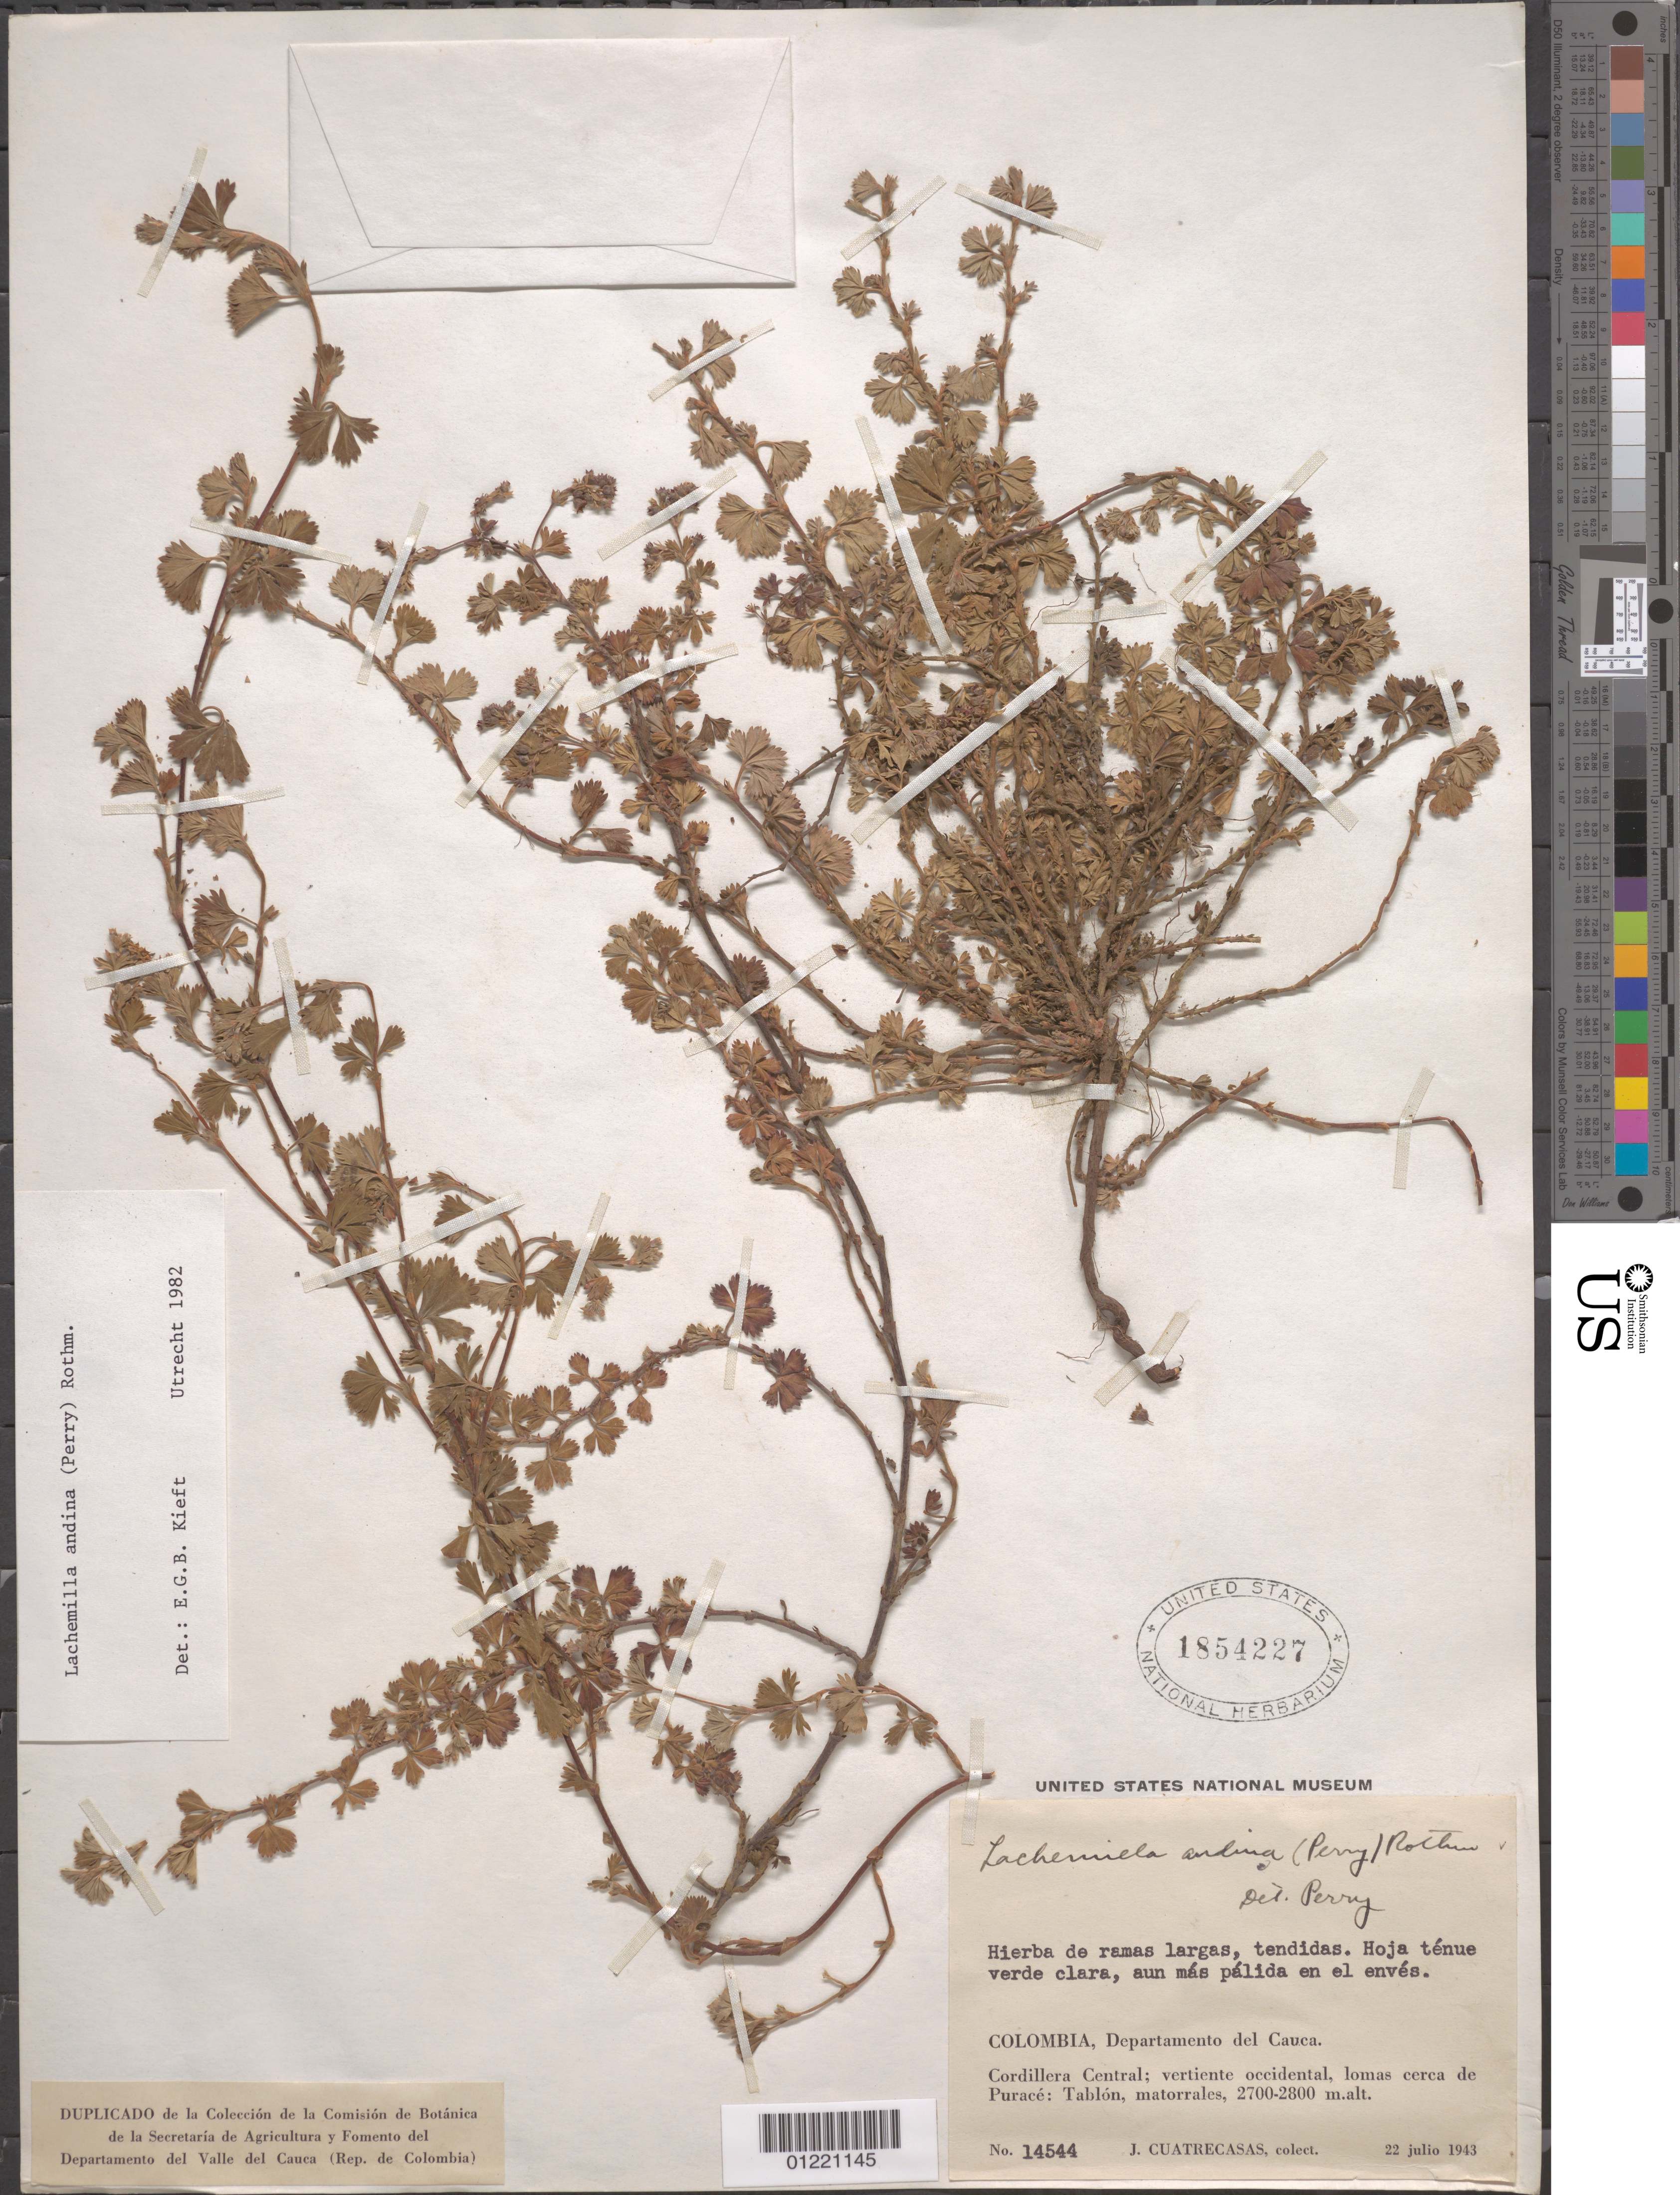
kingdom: Plantae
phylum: Tracheophyta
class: Magnoliopsida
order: Rosales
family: Rosaceae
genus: Lachemilla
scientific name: Lachemilla andina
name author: (L.M. Perry) Rothm.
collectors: J. Cuatrecasas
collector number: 14544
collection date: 1943-07-22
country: Colombia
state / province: Cauca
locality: Cordillera Central: vertiente occidental, lomas cerca de Puracé: Tablón.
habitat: matorrales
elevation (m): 2700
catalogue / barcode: US 1854227